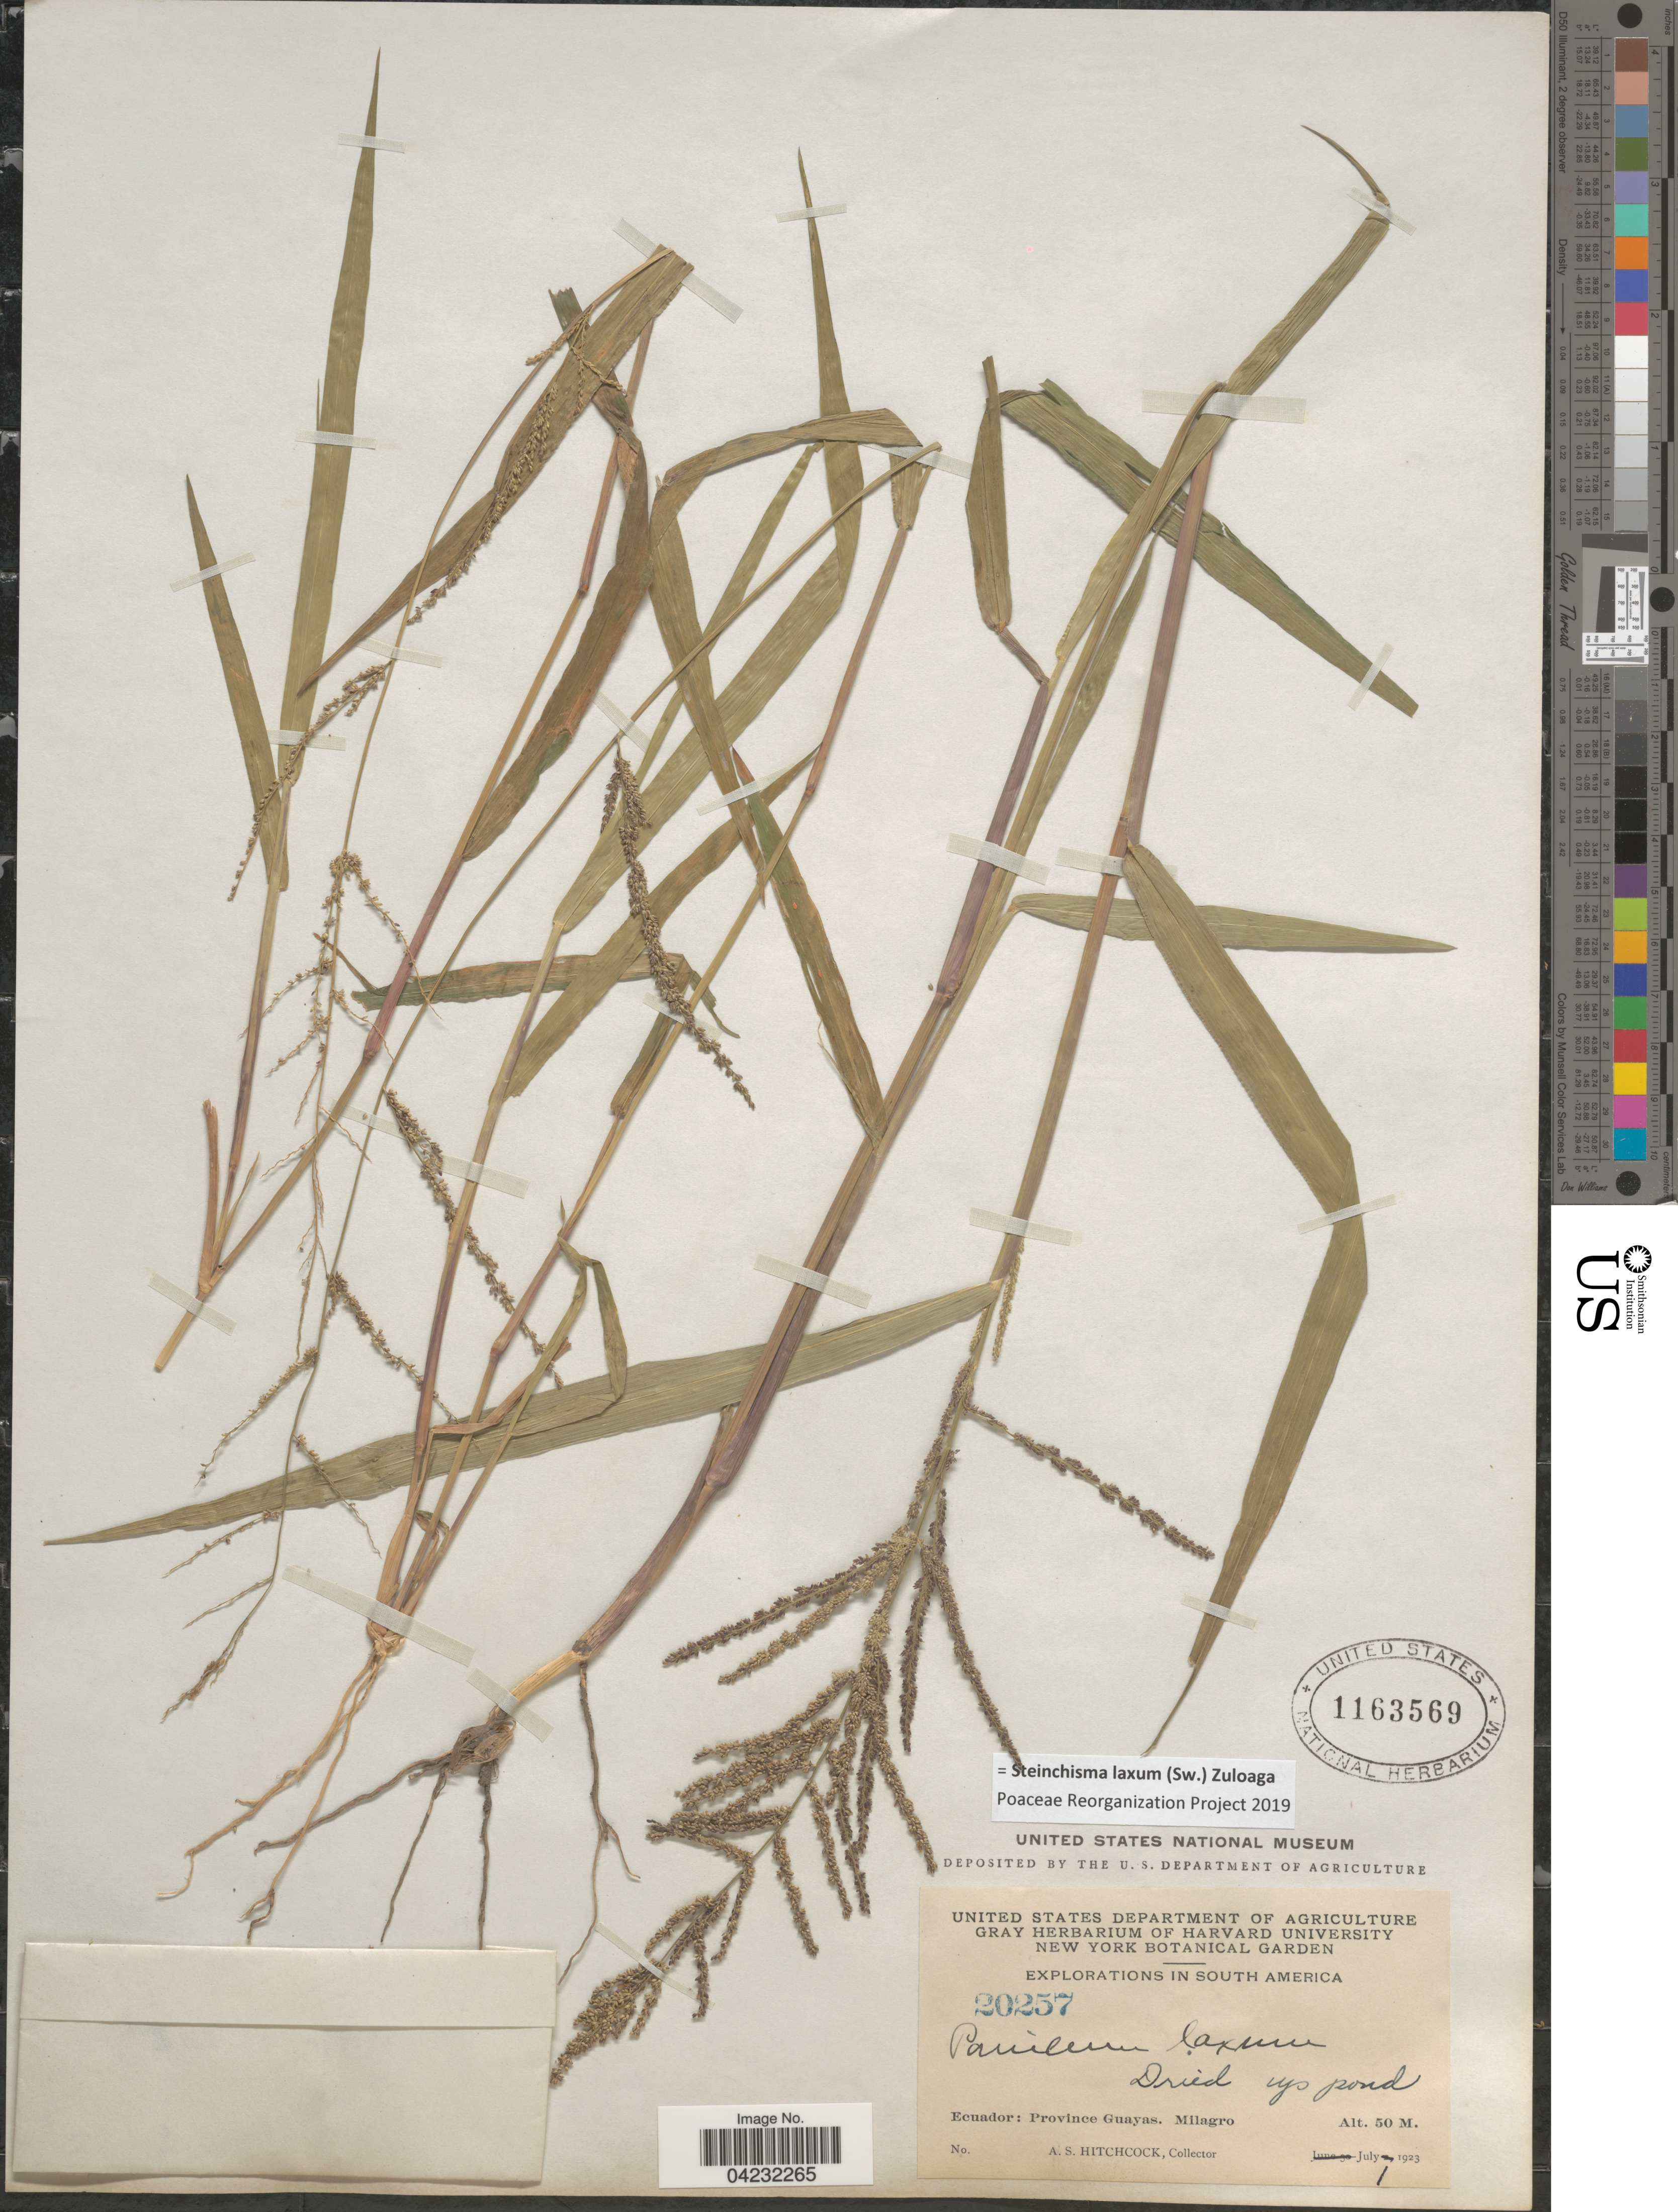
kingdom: Plantae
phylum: Tracheophyta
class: Liliopsida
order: Poales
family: Poaceae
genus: Steinchisma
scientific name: Steinchisma laxum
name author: (Sw.) Zuloaga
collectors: A. S. Hitchcock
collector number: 20257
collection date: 1923-07-01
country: Ecuador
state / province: Guayas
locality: Explorations in South America. Milagro.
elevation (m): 50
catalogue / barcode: US 1163569